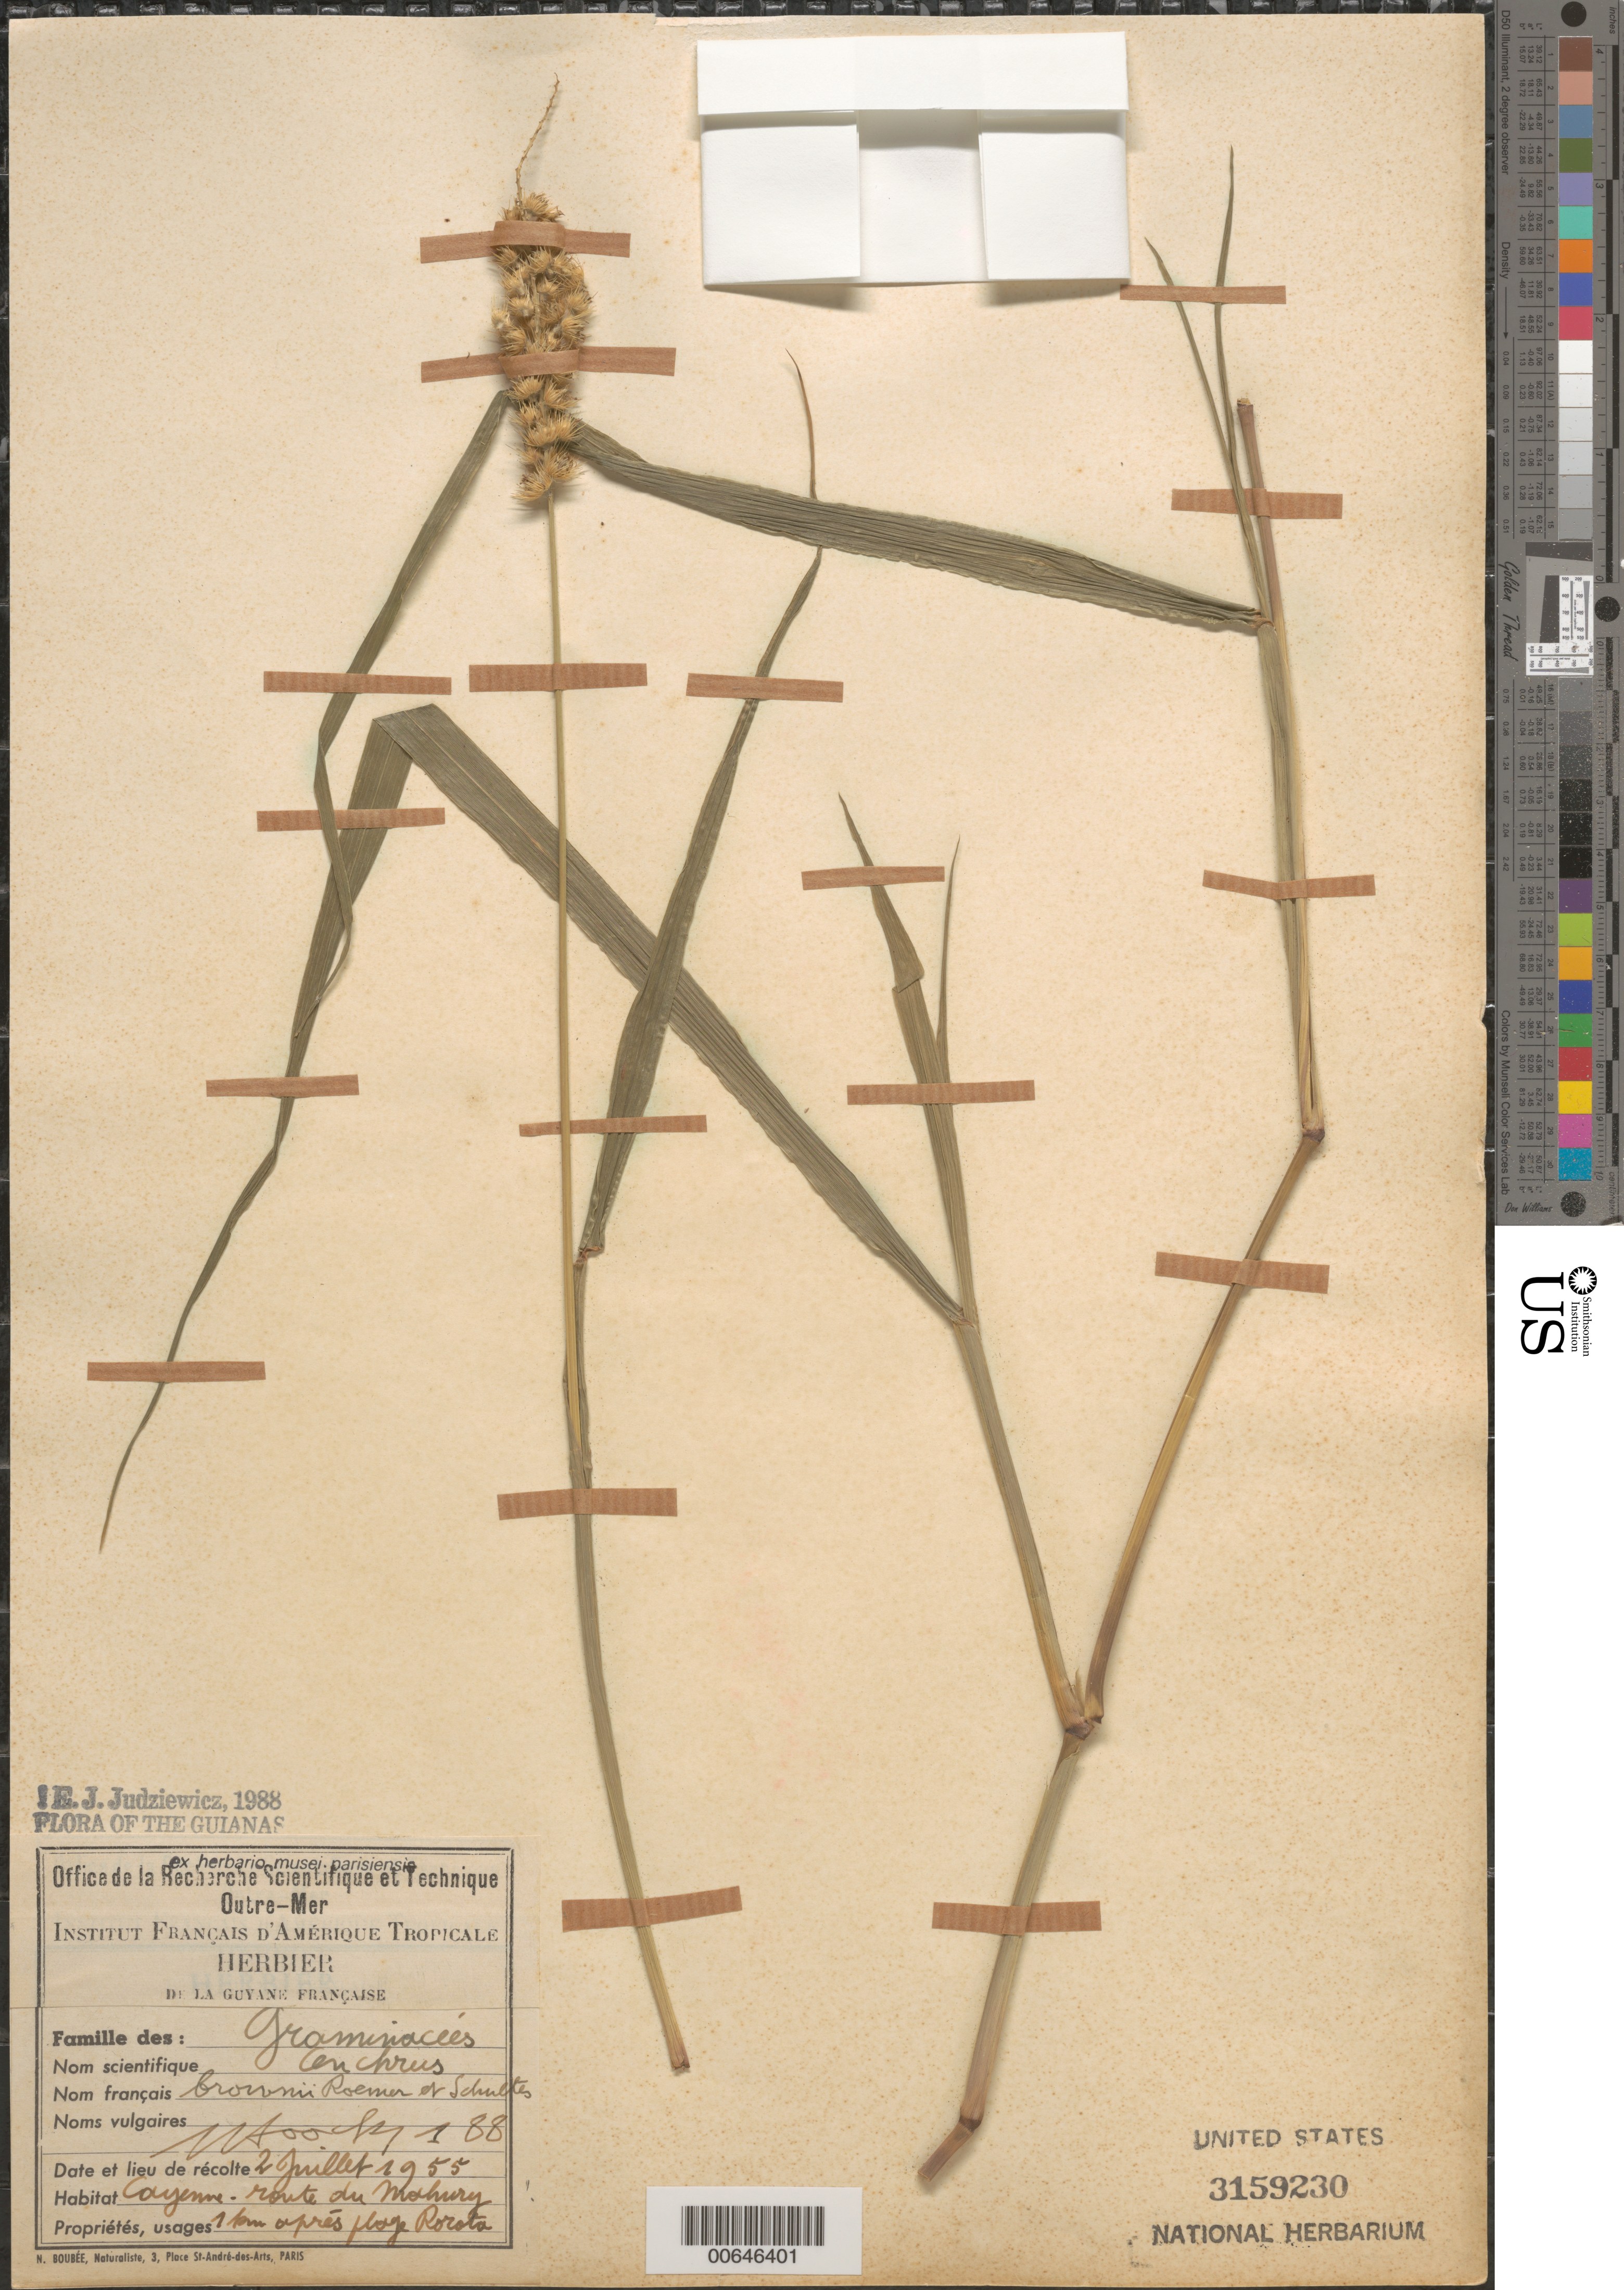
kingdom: Plantae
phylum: Tracheophyta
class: Liliopsida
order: Poales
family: Poaceae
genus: Cenchrus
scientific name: Cenchrus brownii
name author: Roem. & Schult.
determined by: Judziewicz, E. J.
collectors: J. Hoock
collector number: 188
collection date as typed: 2-Jul-55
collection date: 1955-07-02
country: French Guiana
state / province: Cayenne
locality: Cayenne, Route du Mahury, 1 km aprés plage du Rorota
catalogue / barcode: US 3159230